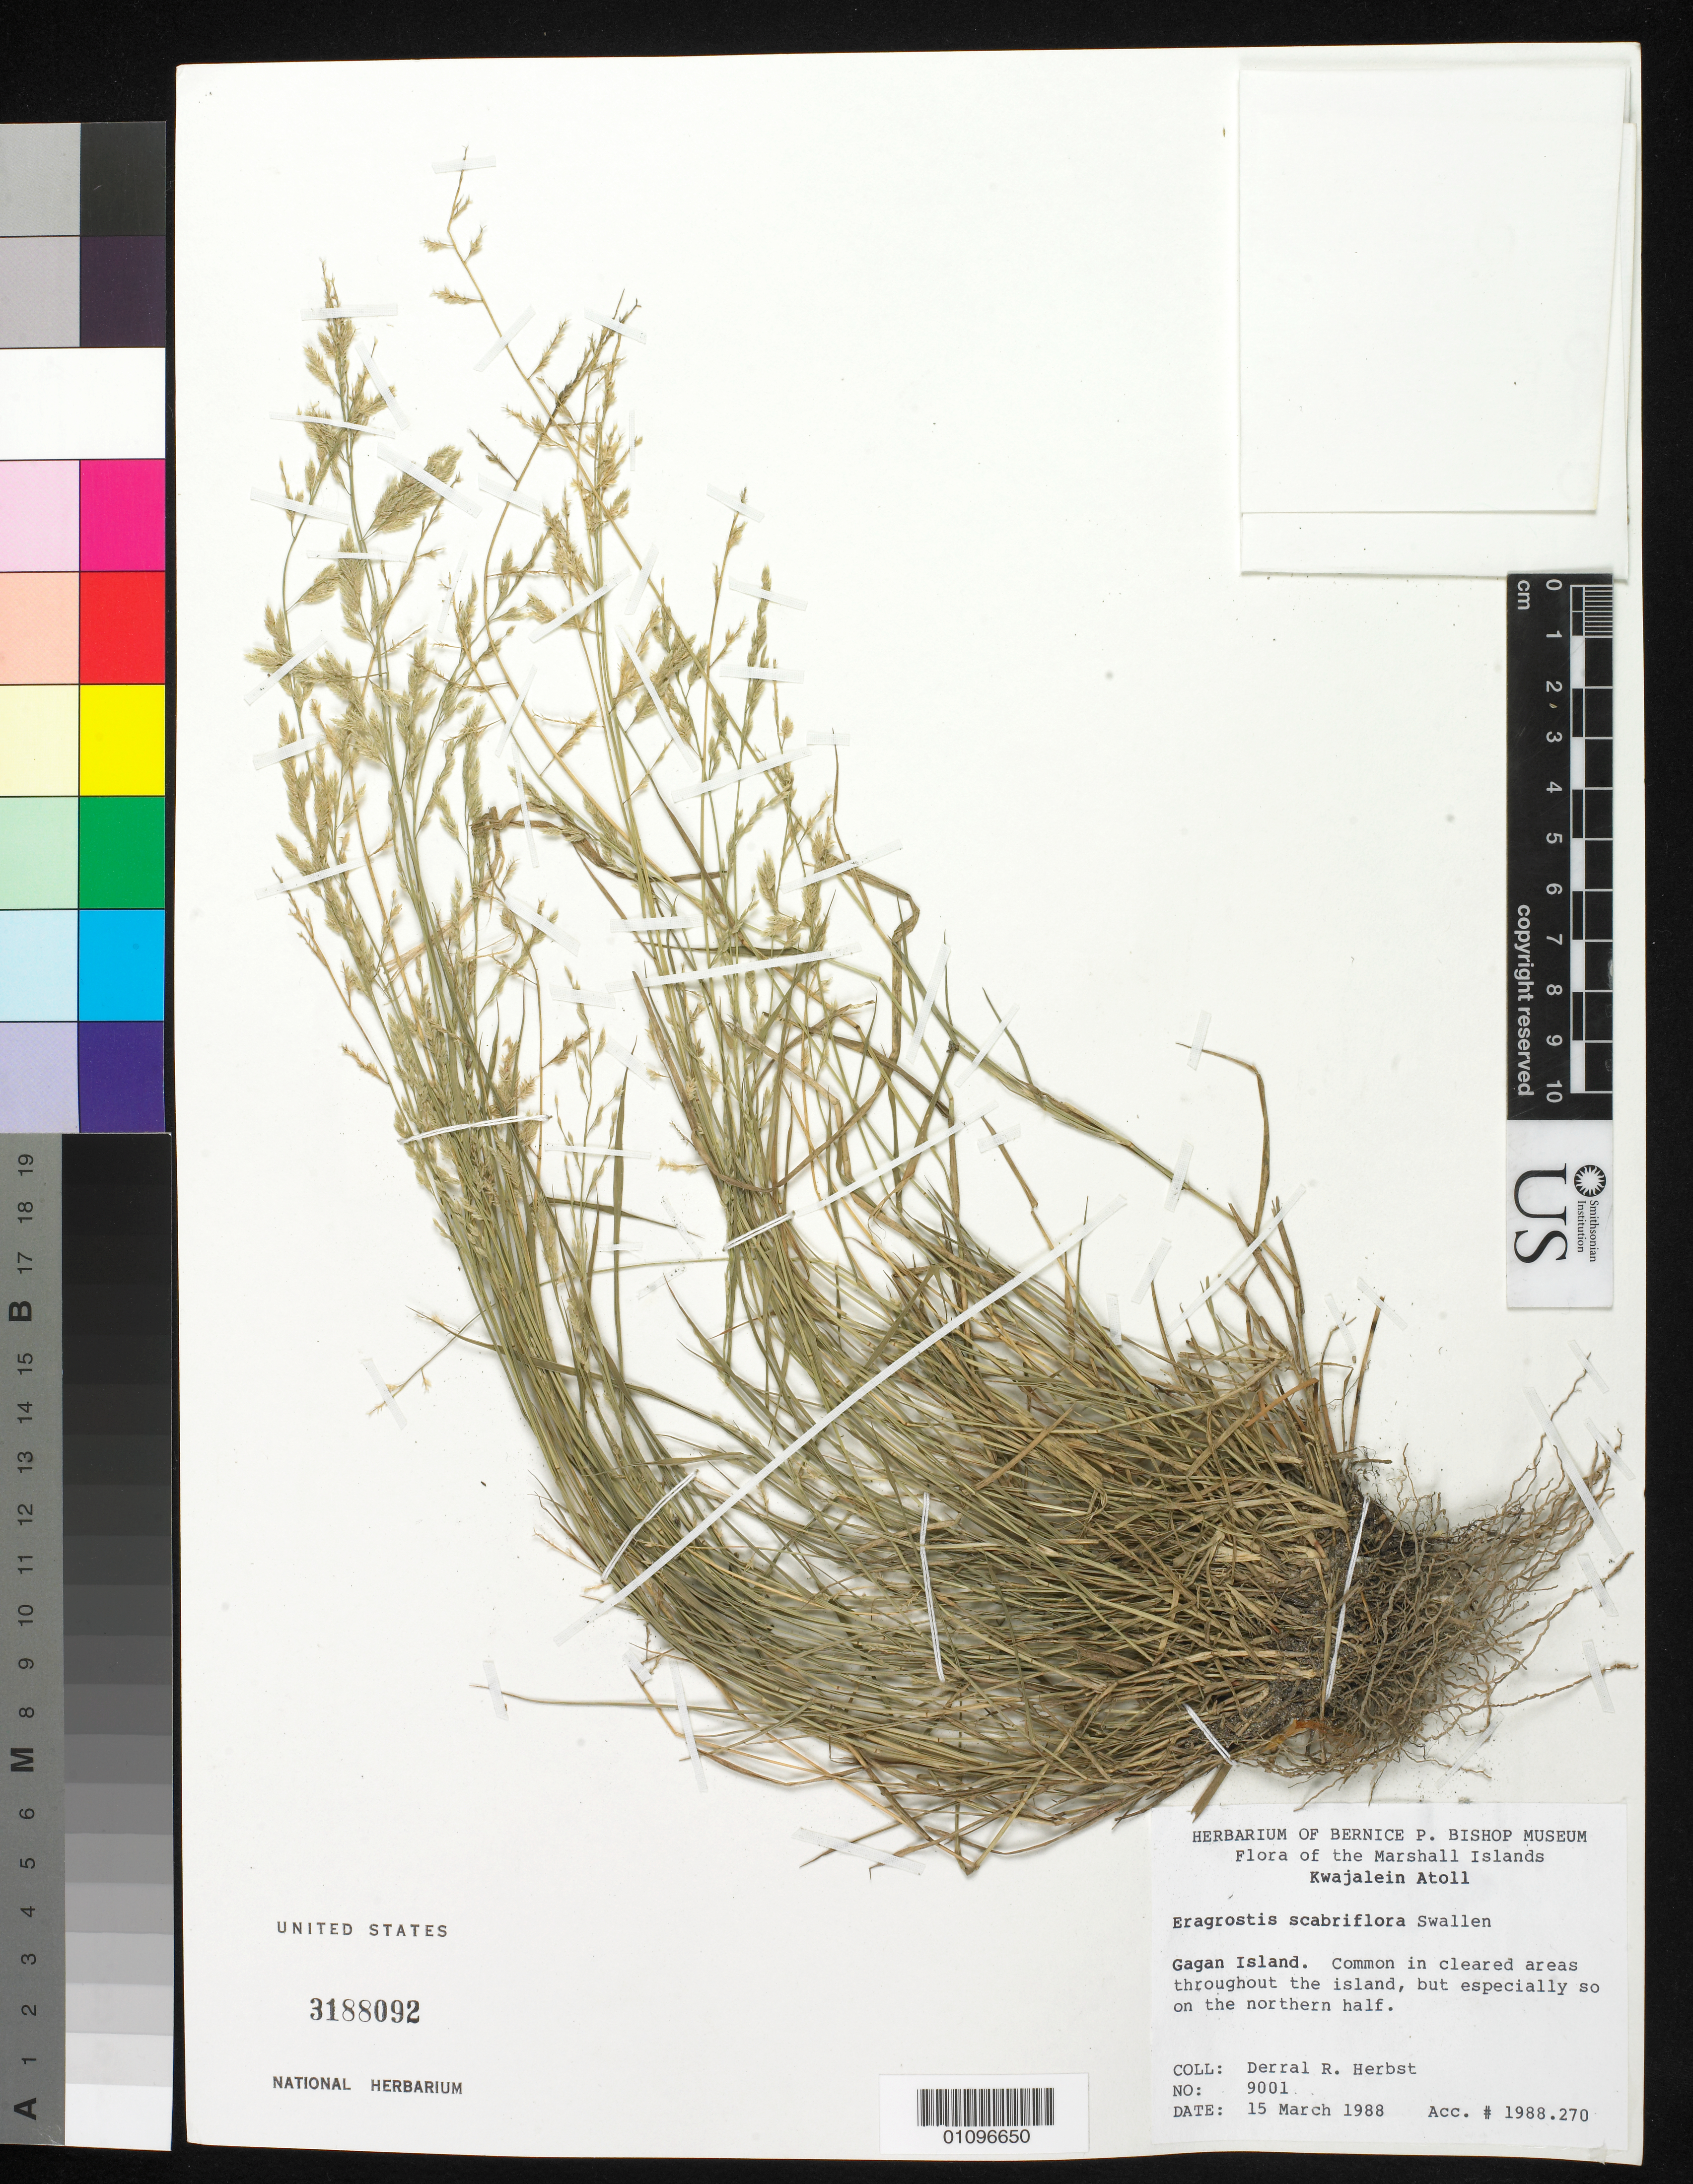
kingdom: Plantae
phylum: Tracheophyta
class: Liliopsida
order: Poales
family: Poaceae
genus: Eragrostis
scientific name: Eragrostis scabriflora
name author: Swallen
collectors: D. R. Herbst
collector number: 9001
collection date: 1988-03-15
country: Marshall Islands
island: Kwajelein Atoll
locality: Gagan Islet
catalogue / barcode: US 3188092